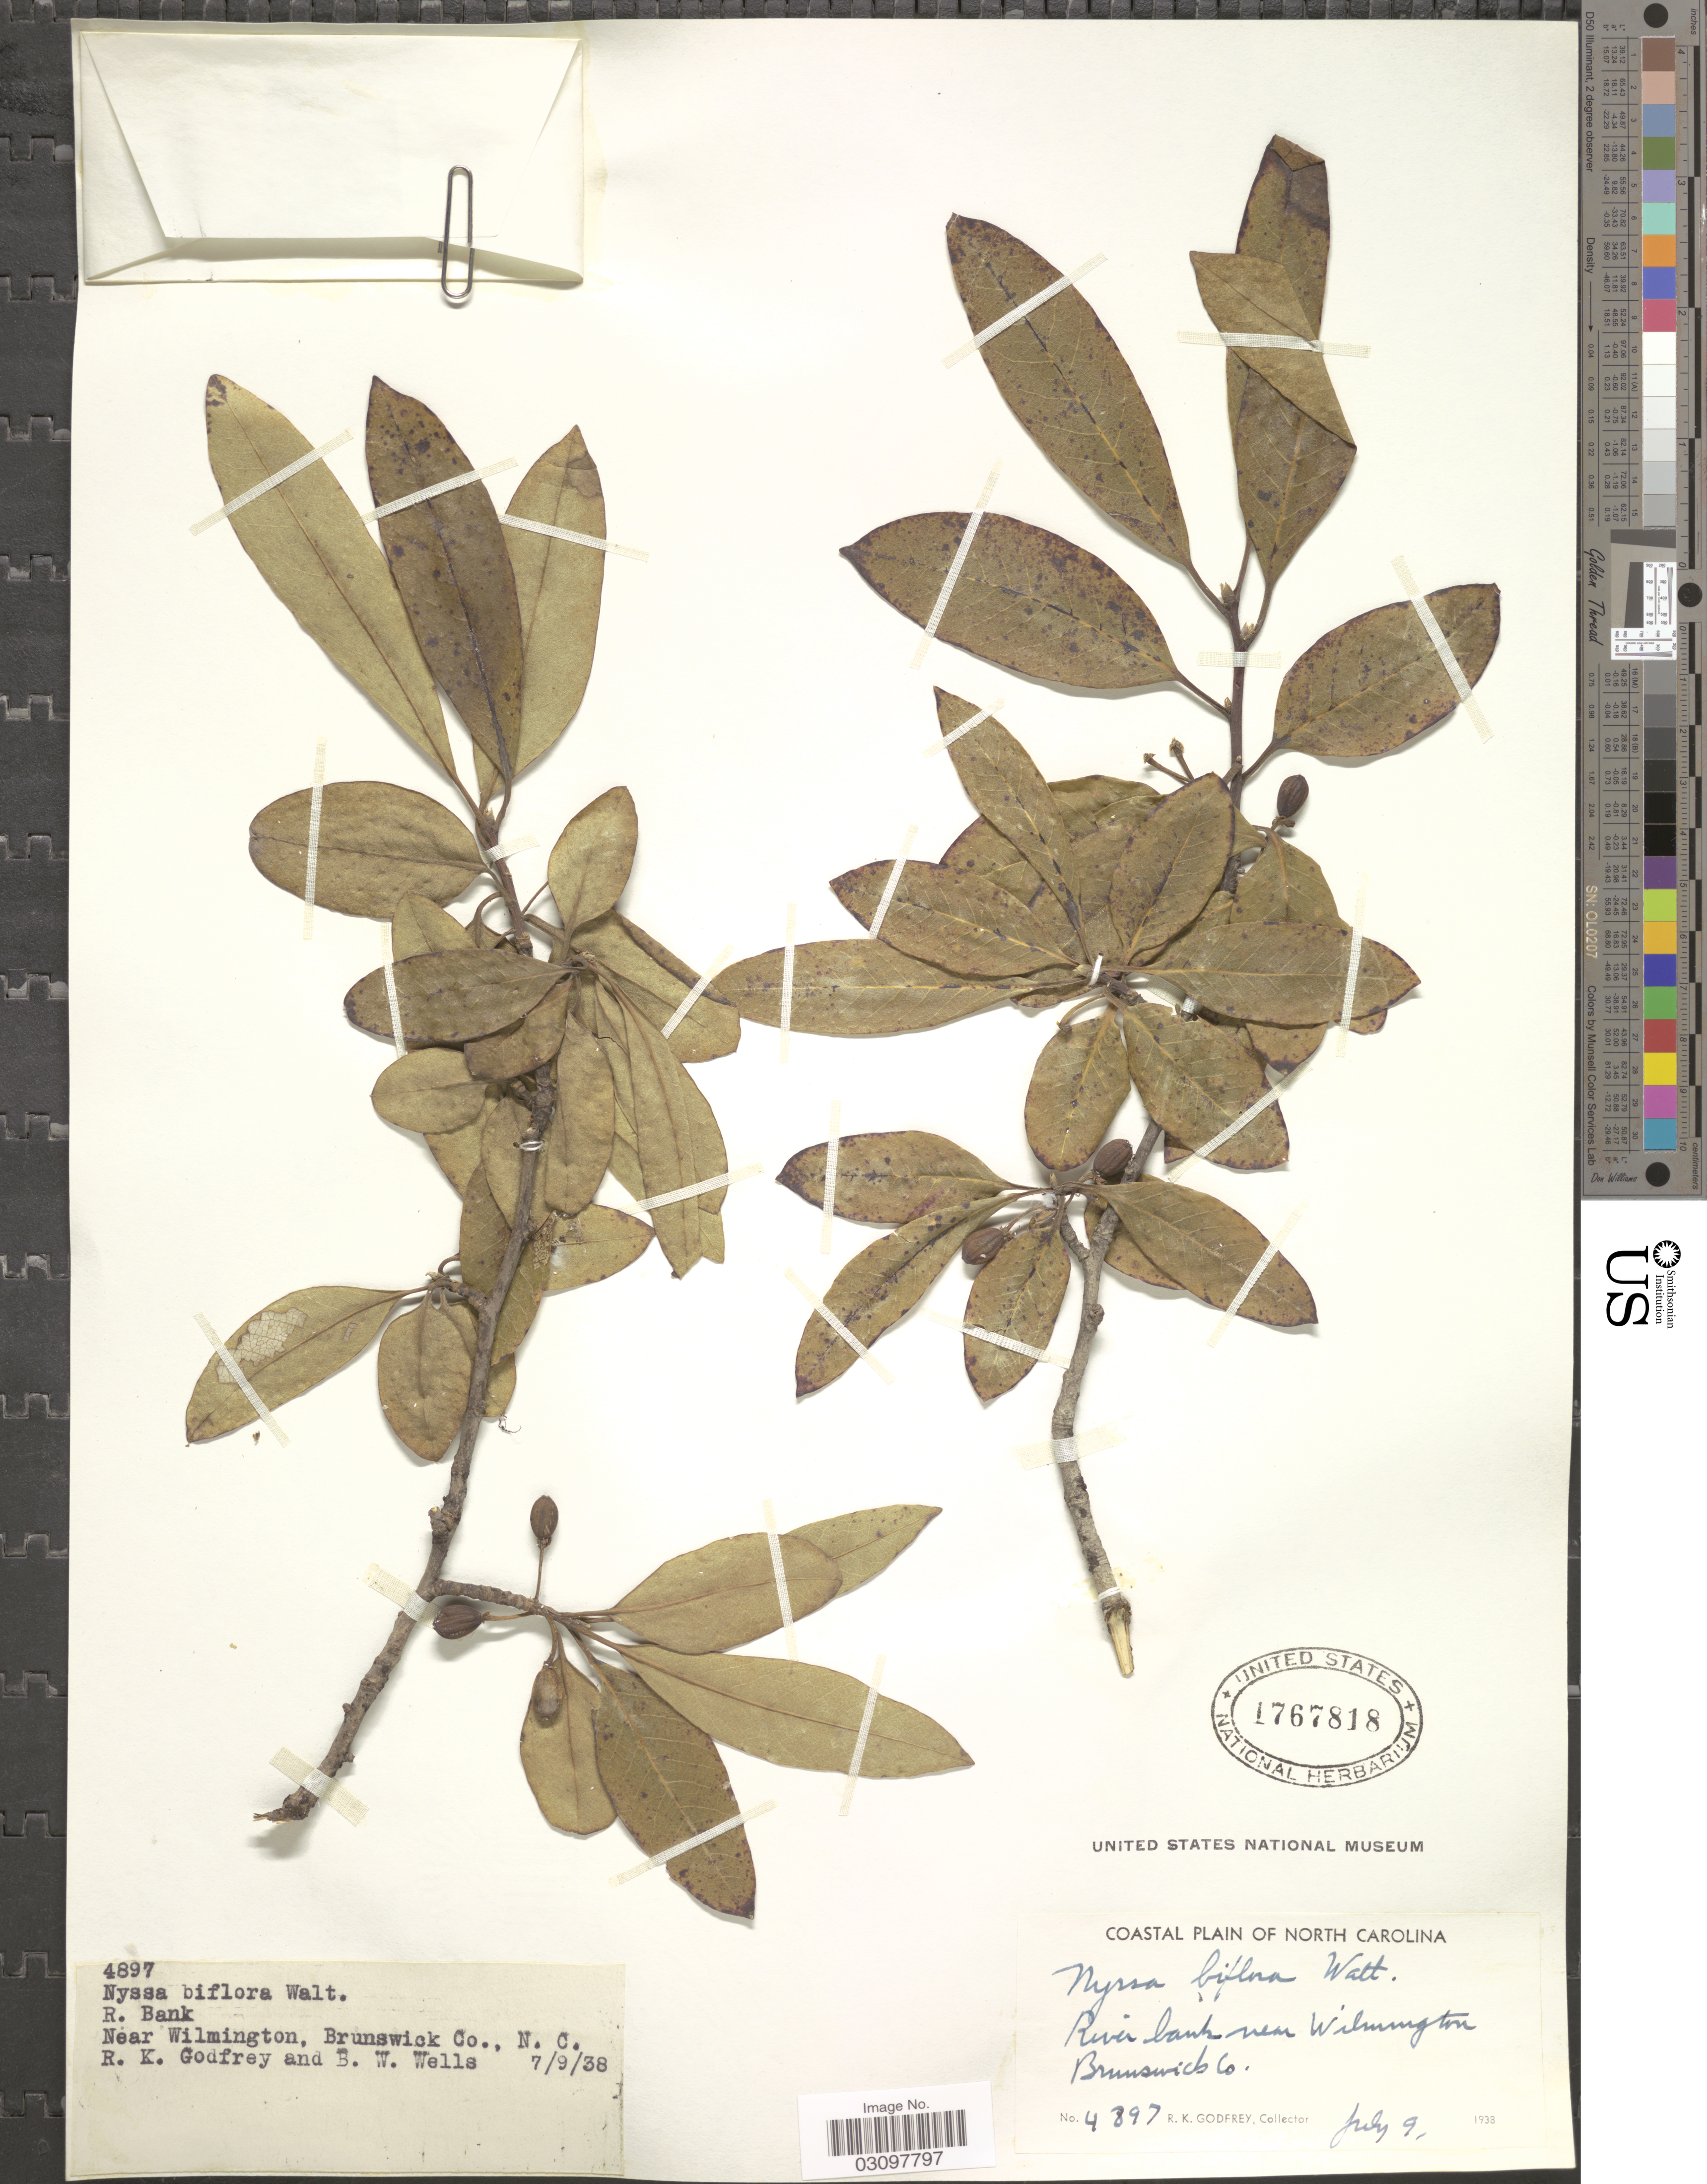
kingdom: Plantae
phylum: Tracheophyta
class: Magnoliopsida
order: Cornales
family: Nyssaceae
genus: Nyssa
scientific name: Nyssa biflora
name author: Walter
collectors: R. K. Godfrey & B. Wells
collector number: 4897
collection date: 1938-07-09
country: United States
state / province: North Carolina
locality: Coastal plain of North Carolina. River bank near Wilmington, Brunswick Co.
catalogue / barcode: US 1767818